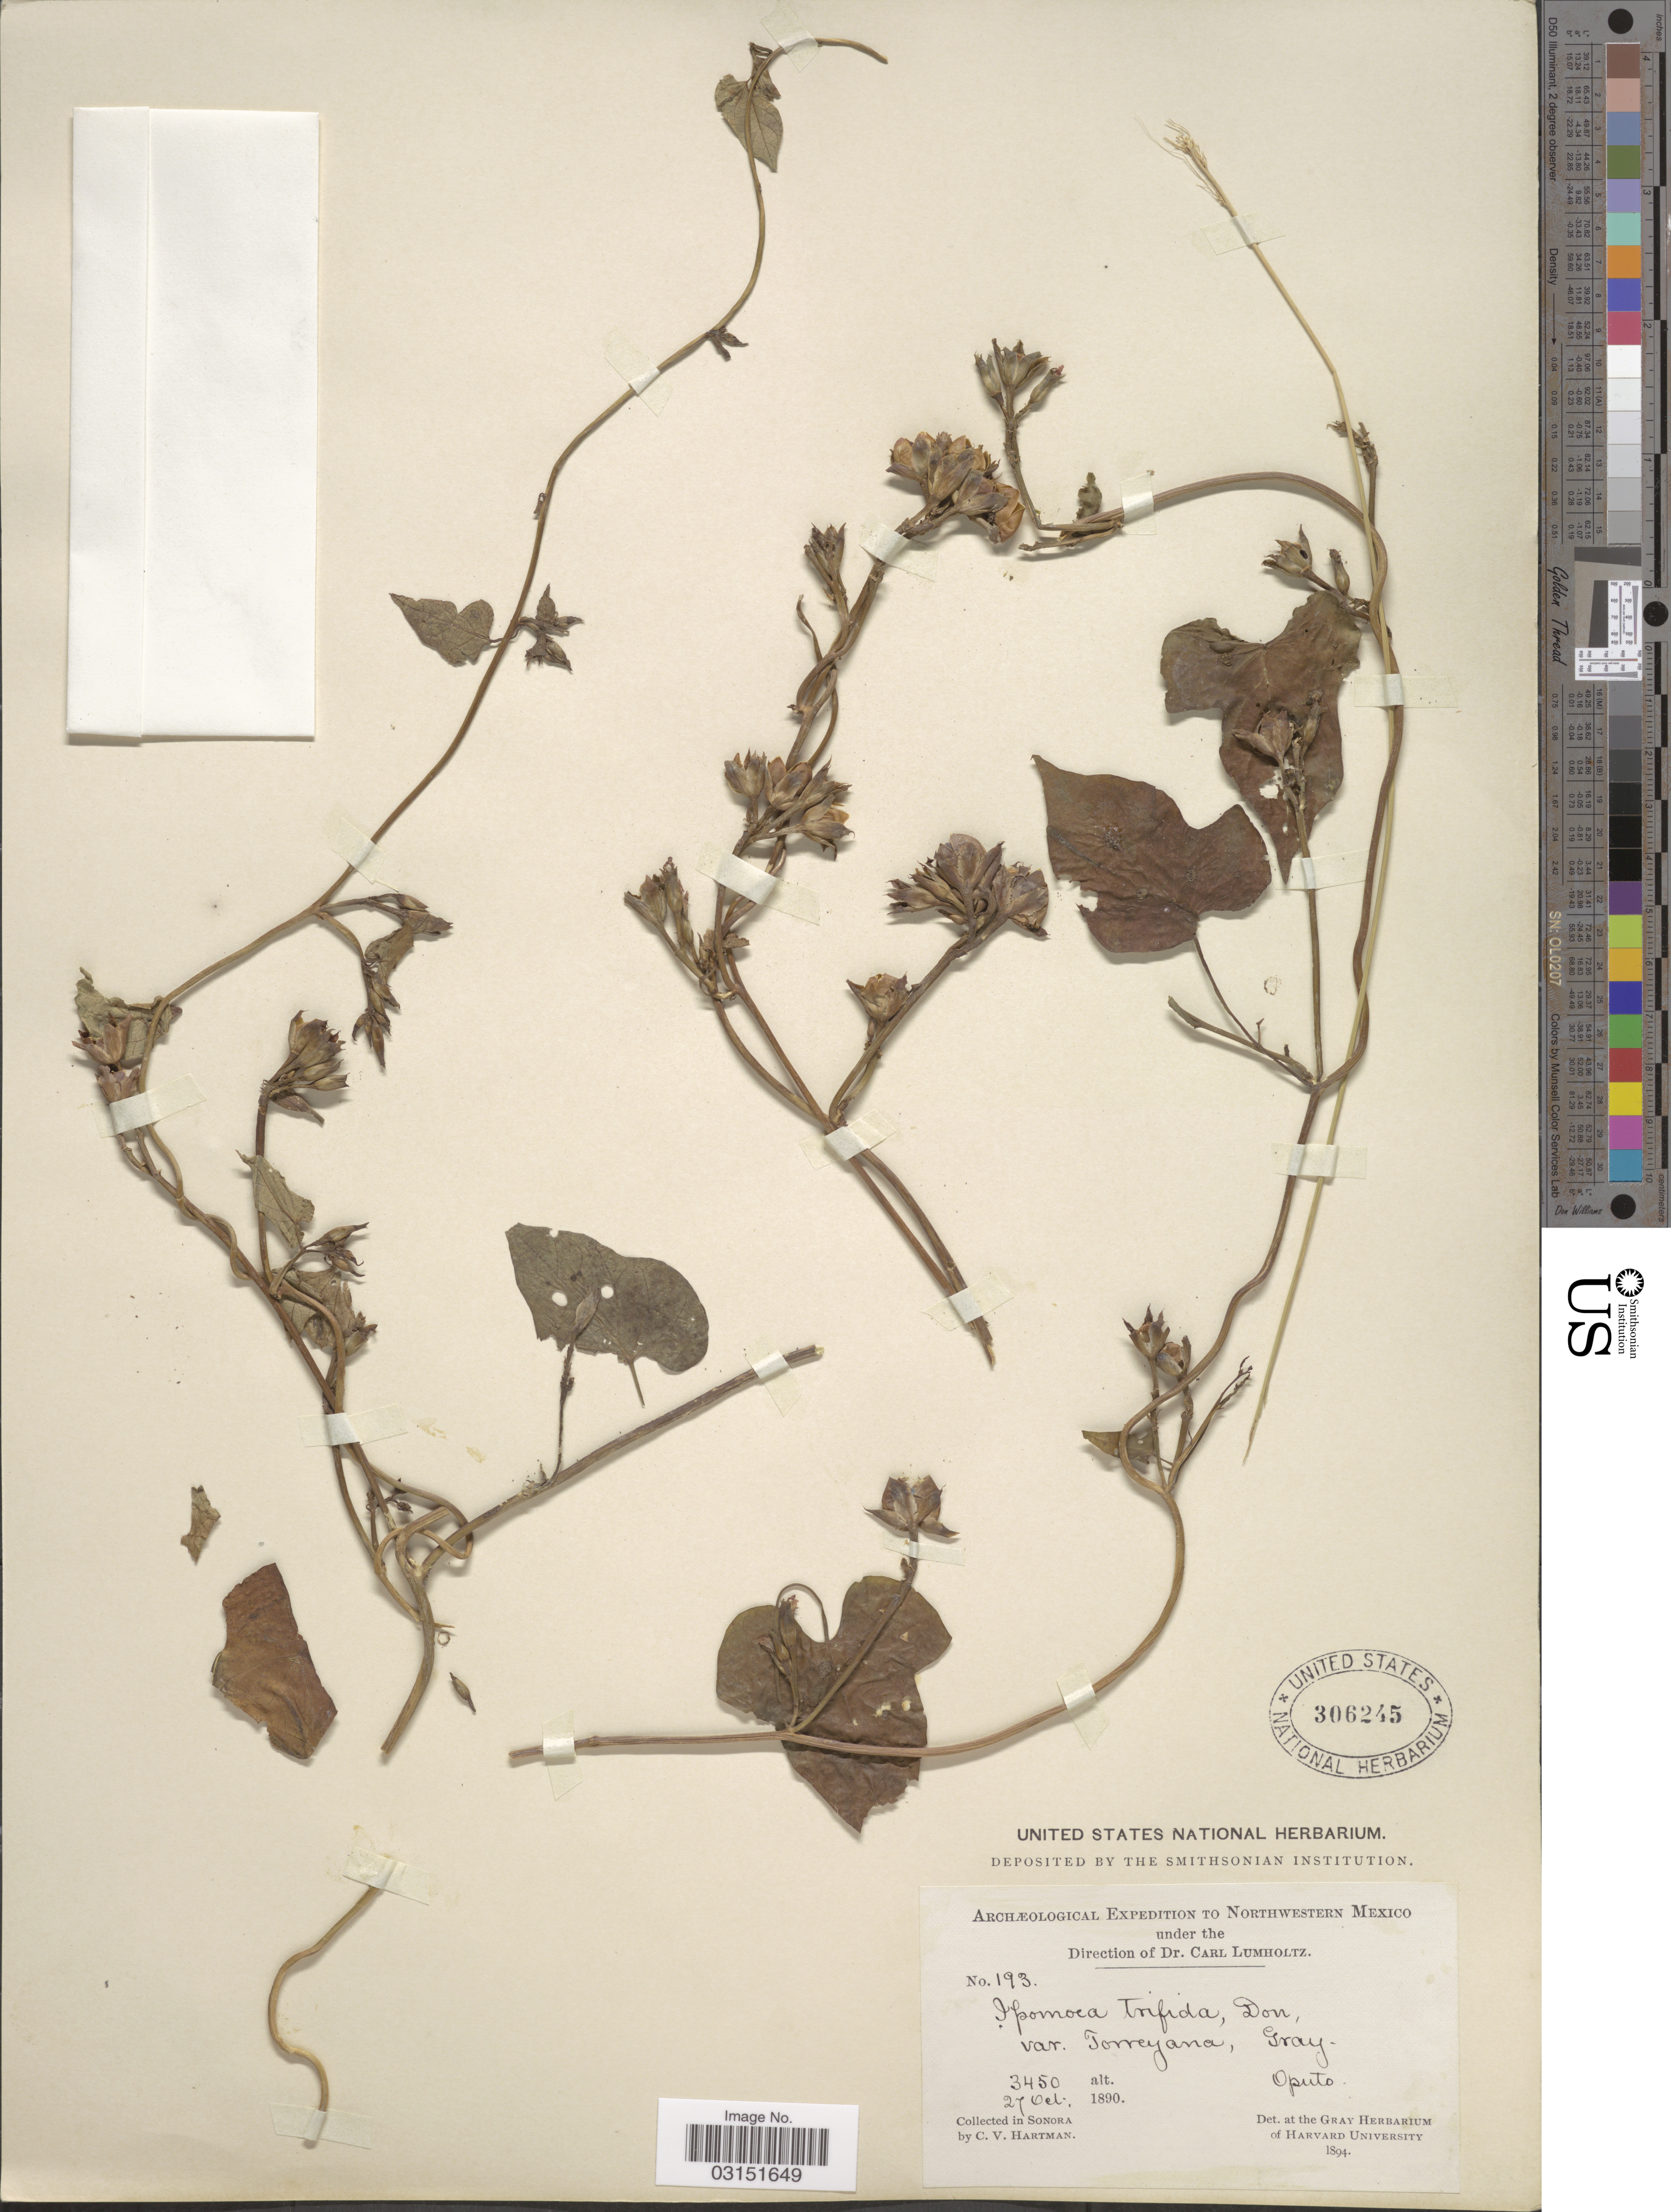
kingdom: Plantae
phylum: Tracheophyta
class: Magnoliopsida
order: Solanales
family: Convolvulaceae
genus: Ipomoea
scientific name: Ipomoea trifida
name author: (Kunth) G. Don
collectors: C. V. Hartman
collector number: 193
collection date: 1890-10-27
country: Mexico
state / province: Sonora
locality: Northwestern Mexico. Oputo.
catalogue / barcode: US 306245